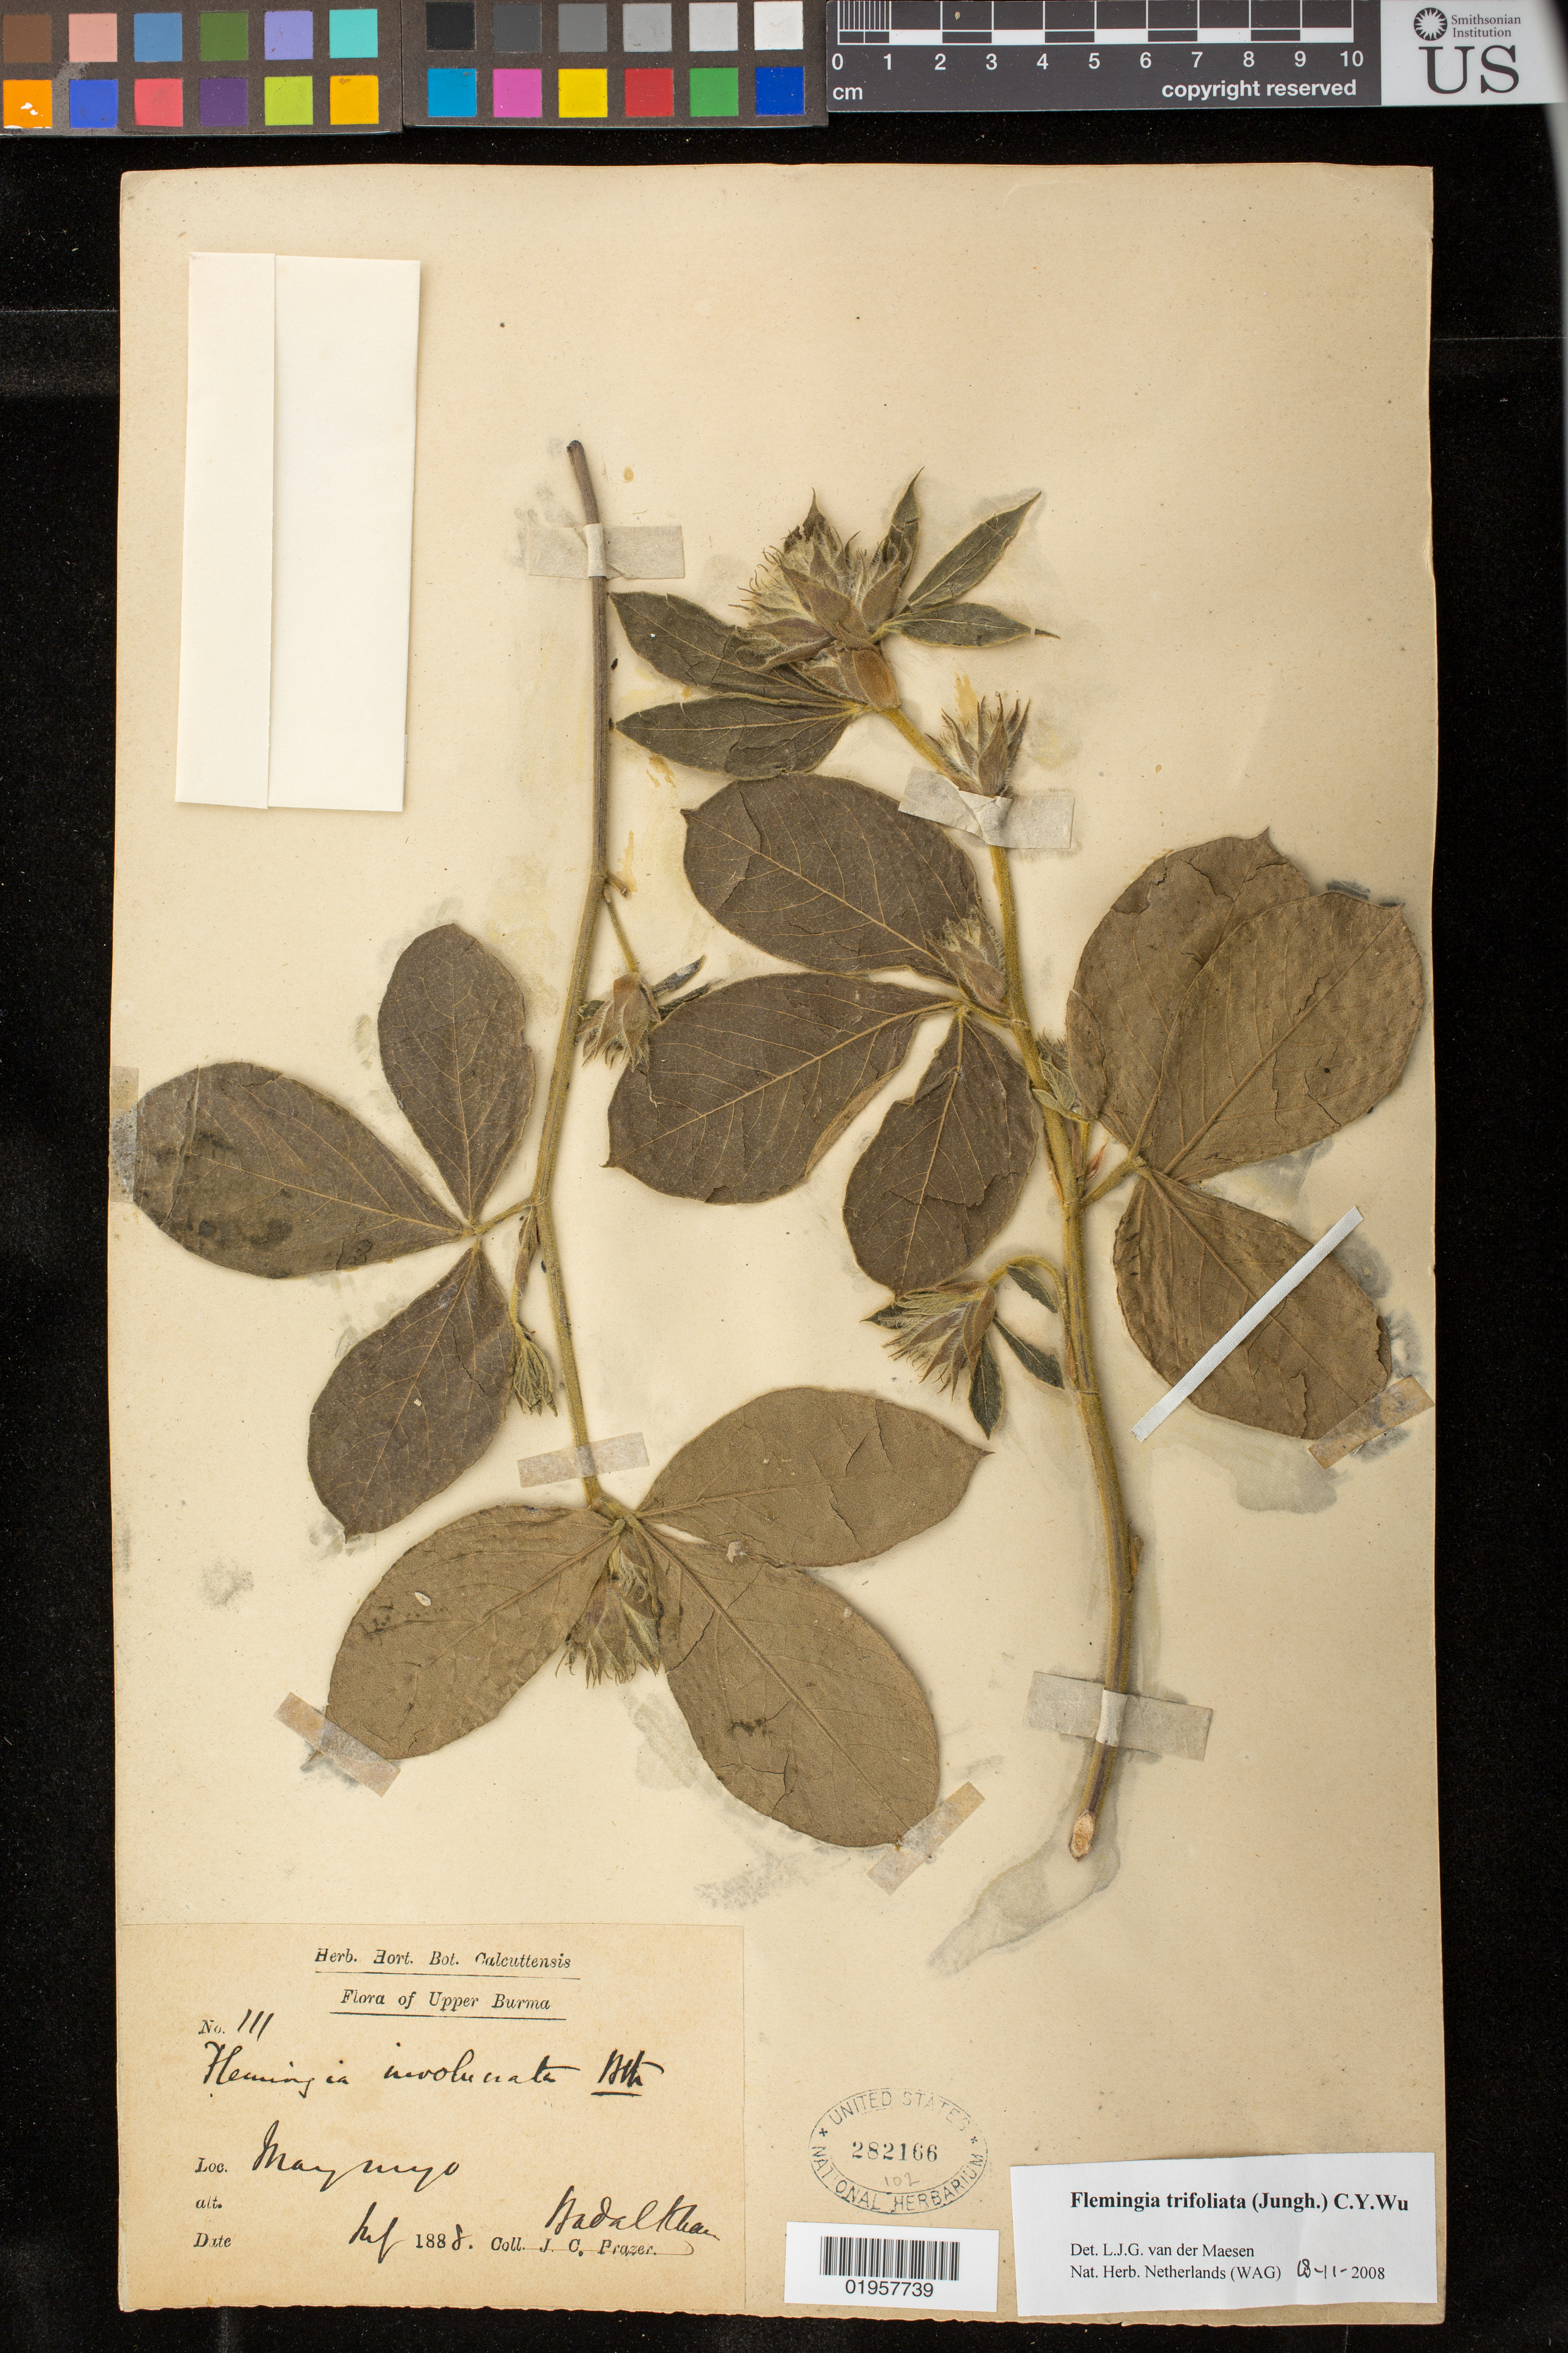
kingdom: Plantae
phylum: Tracheophyta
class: Magnoliopsida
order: Fabales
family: Fabaceae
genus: Flemingia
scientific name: Flemingia trifoliata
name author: (Jungh.) C.Y. Wu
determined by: Van Der Maesen, L. J. G., (WAG), Wageningen University (Netherlands)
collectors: J. Prazer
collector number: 111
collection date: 1888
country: Myanmar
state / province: Mandalay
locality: Upper Burma [Myanmar]. Maymyo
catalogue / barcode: US 282166